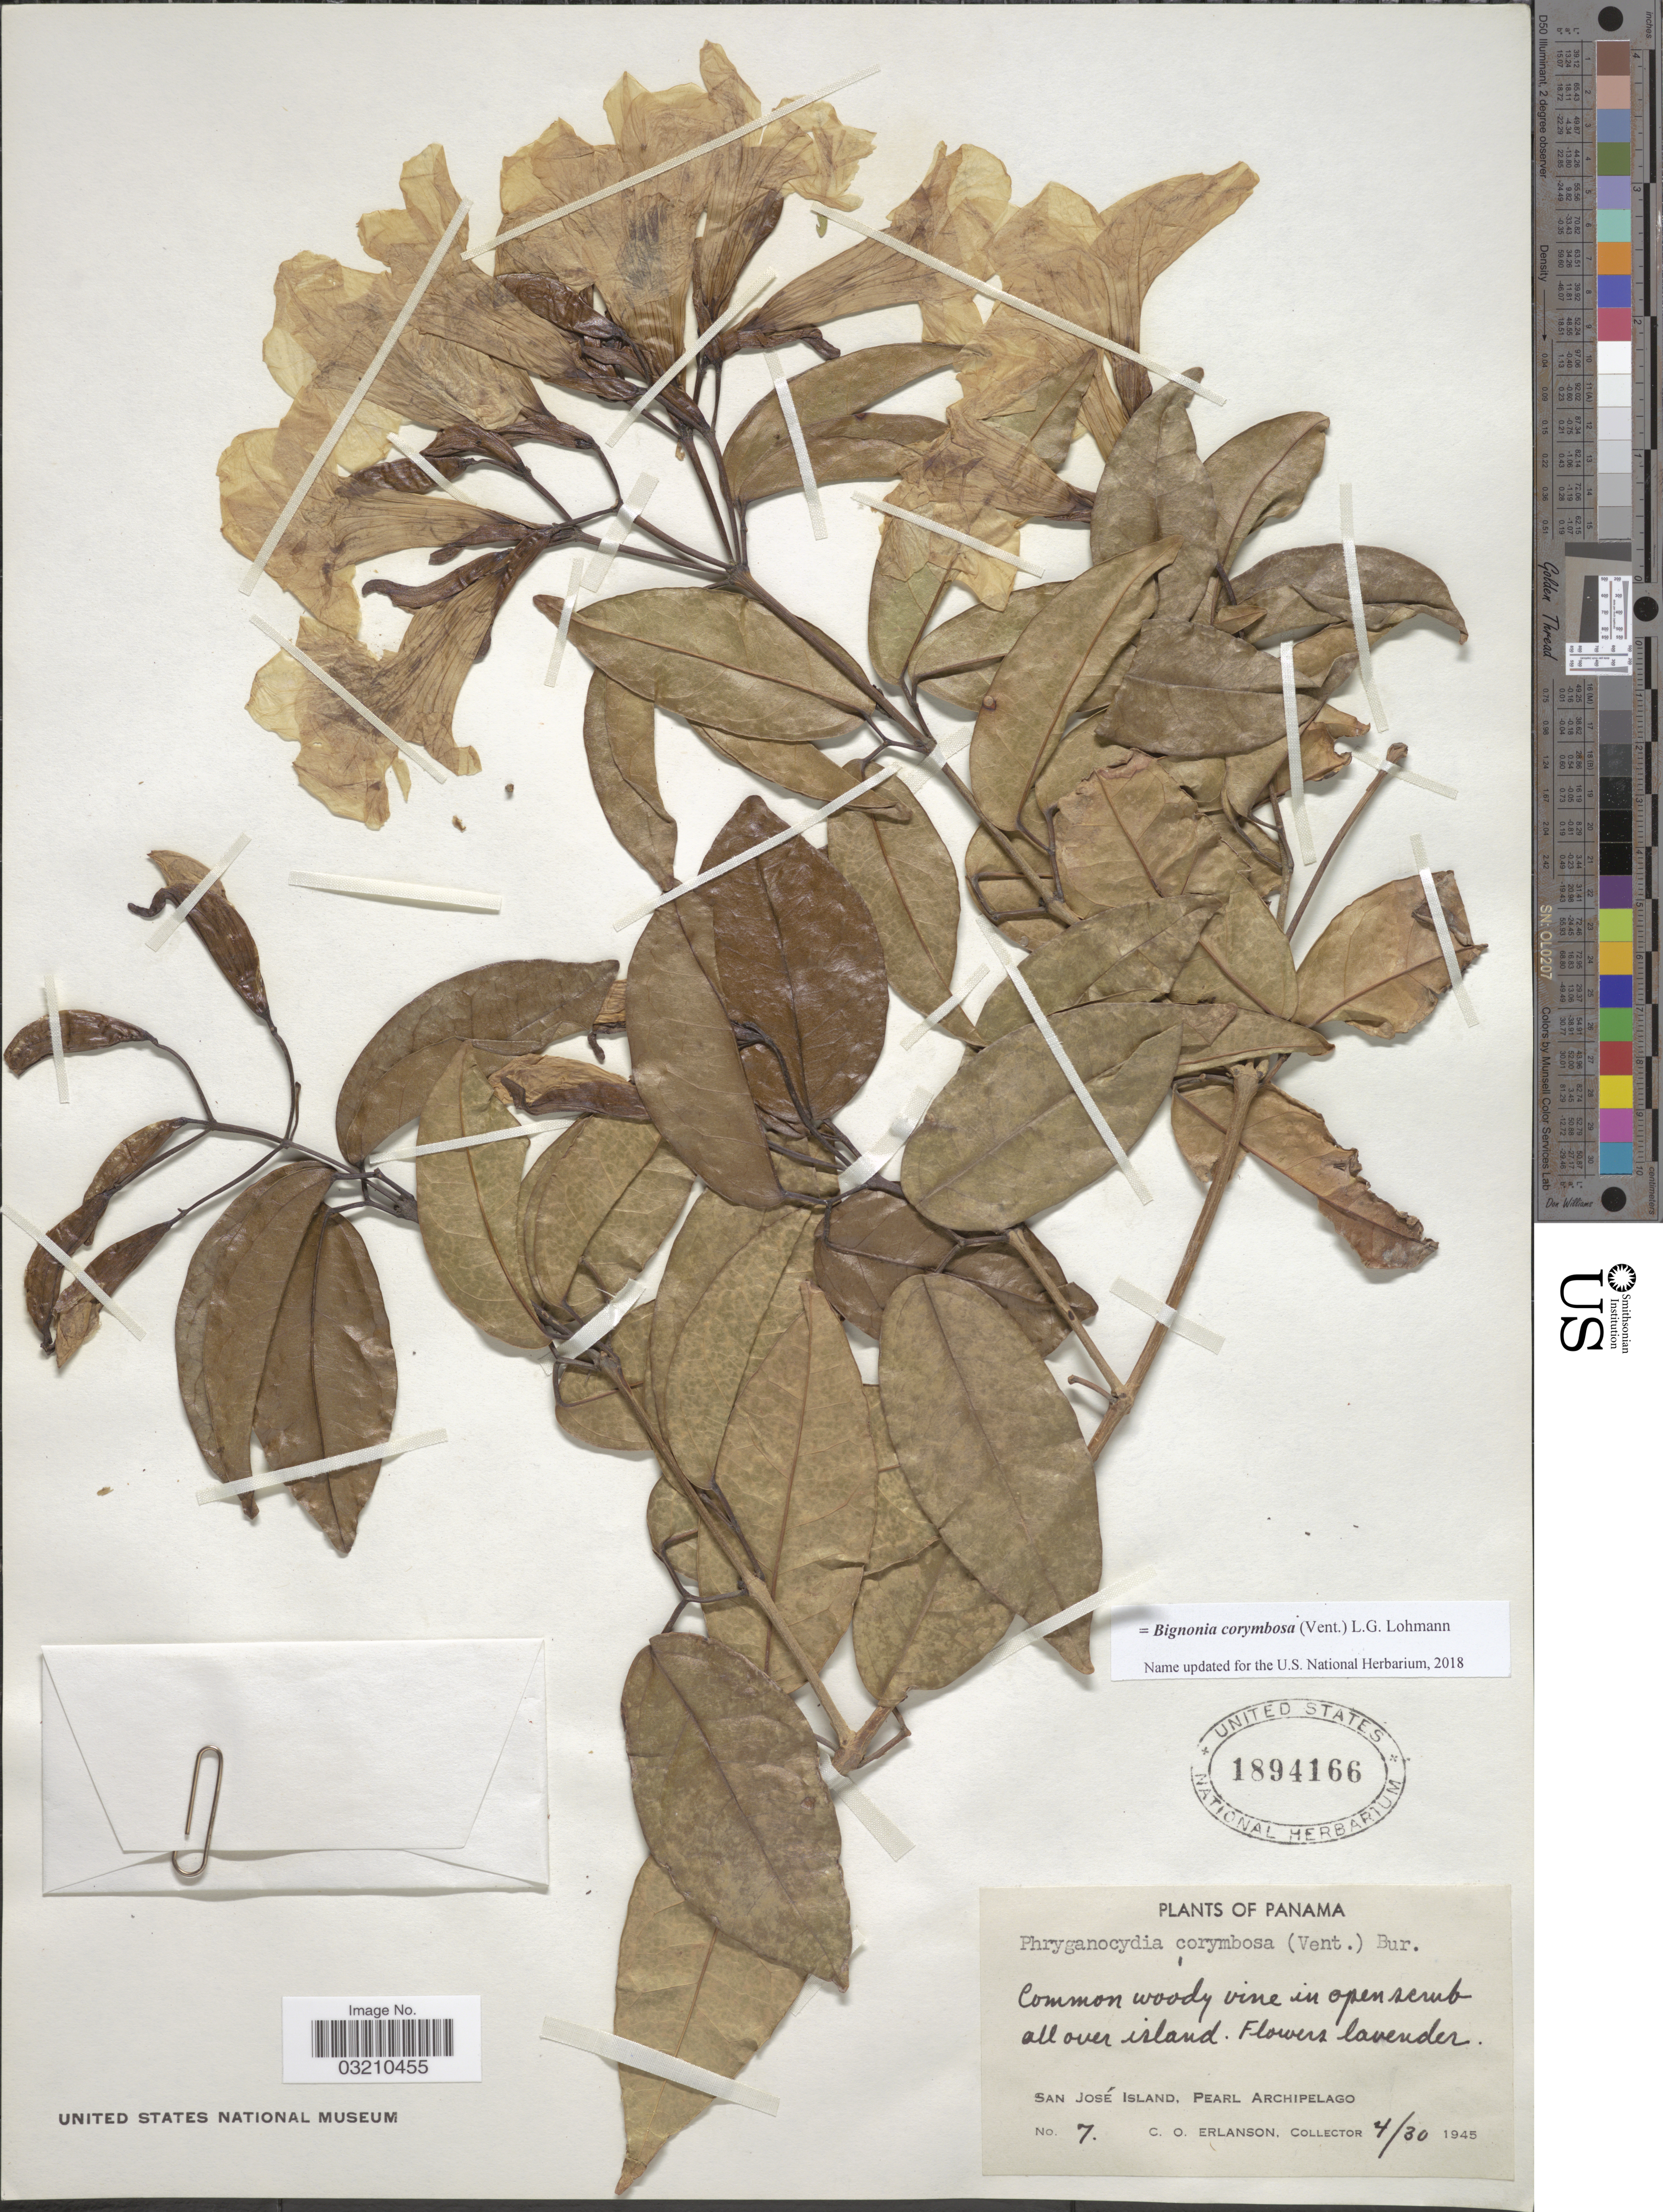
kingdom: Plantae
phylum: Tracheophyta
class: Magnoliopsida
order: Lamiales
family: Bignoniaceae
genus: Bignonia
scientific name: Bignonia corymbosa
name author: (Vent.) L.G. Lohmann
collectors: C. O. Erlanson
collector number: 7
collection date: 1945-04-30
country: Panama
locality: San José Island, Pearl Archipelago.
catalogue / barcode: US 1894166